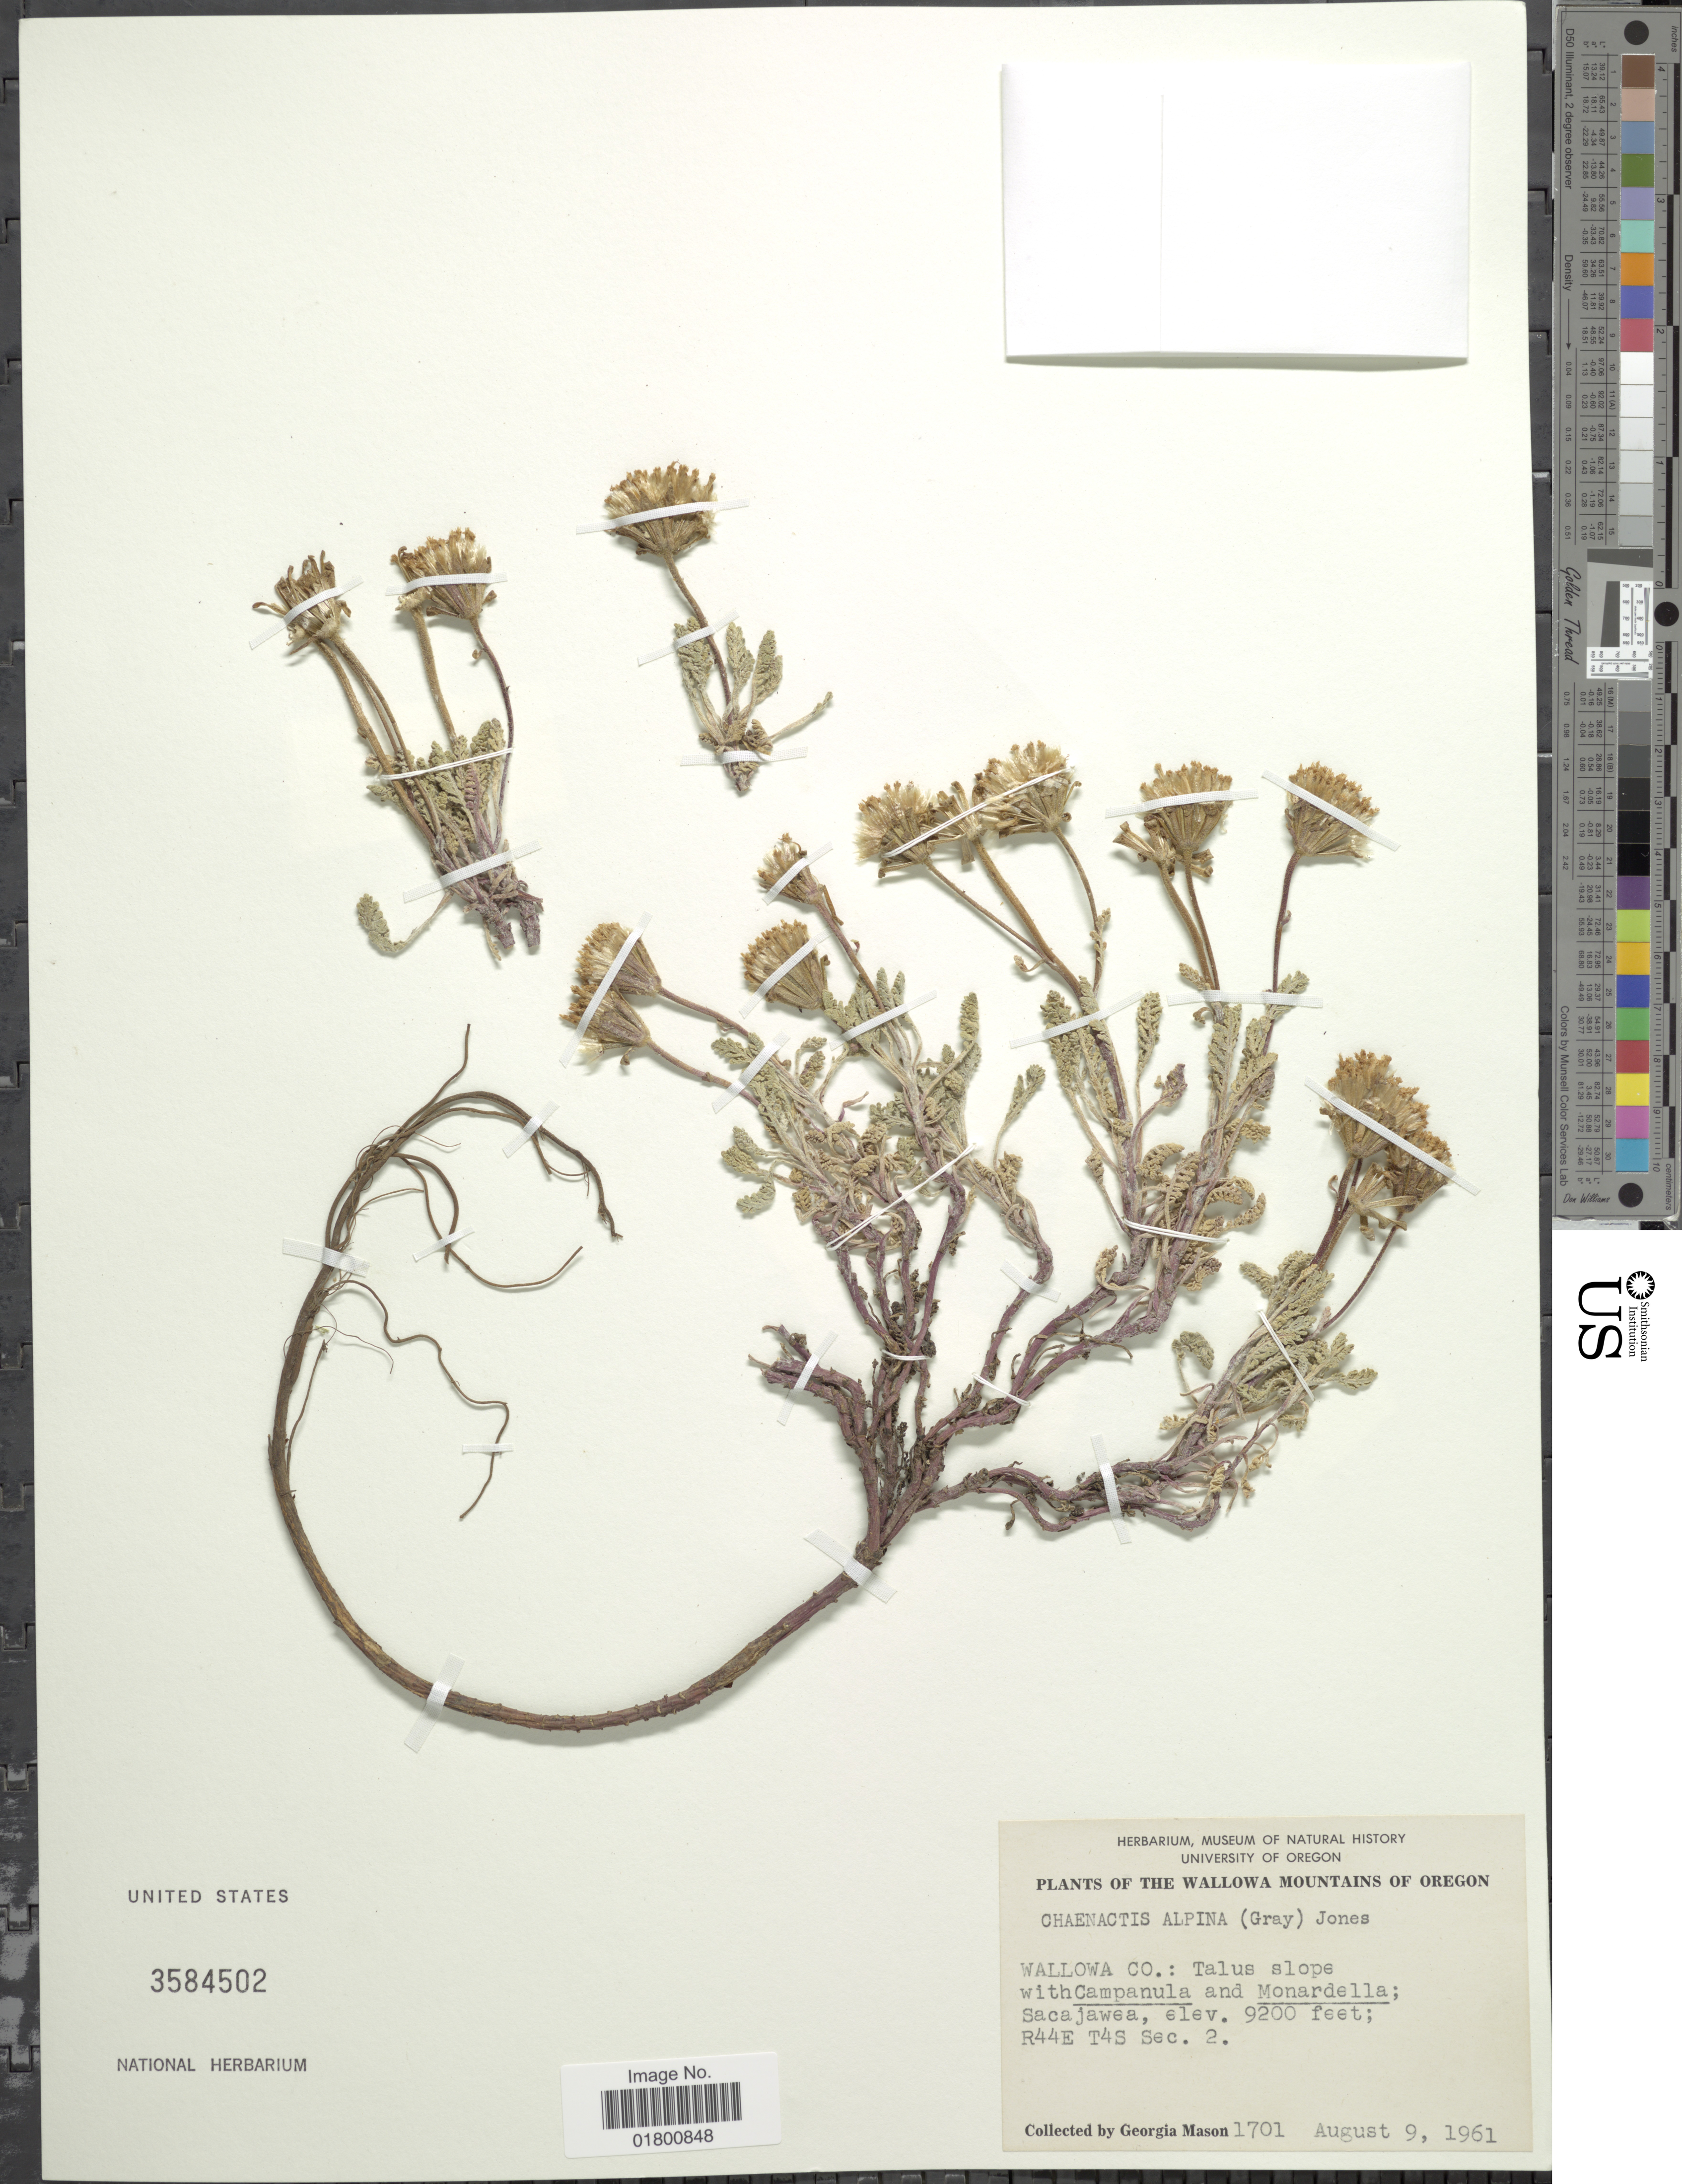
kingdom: Plantae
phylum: Tracheophyta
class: Magnoliopsida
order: Asterales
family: Asteraceae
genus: Chaenactis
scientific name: Chaenactis alpina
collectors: G. Mason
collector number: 1701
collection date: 1961-08-09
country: United States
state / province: Oregon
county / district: Wallowa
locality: The Wallowa Mountains of Oregon, Wallowa Co: Talus slope, Sacajawea, R44E T4S, Sec. 2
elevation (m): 2804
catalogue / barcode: US 3584502